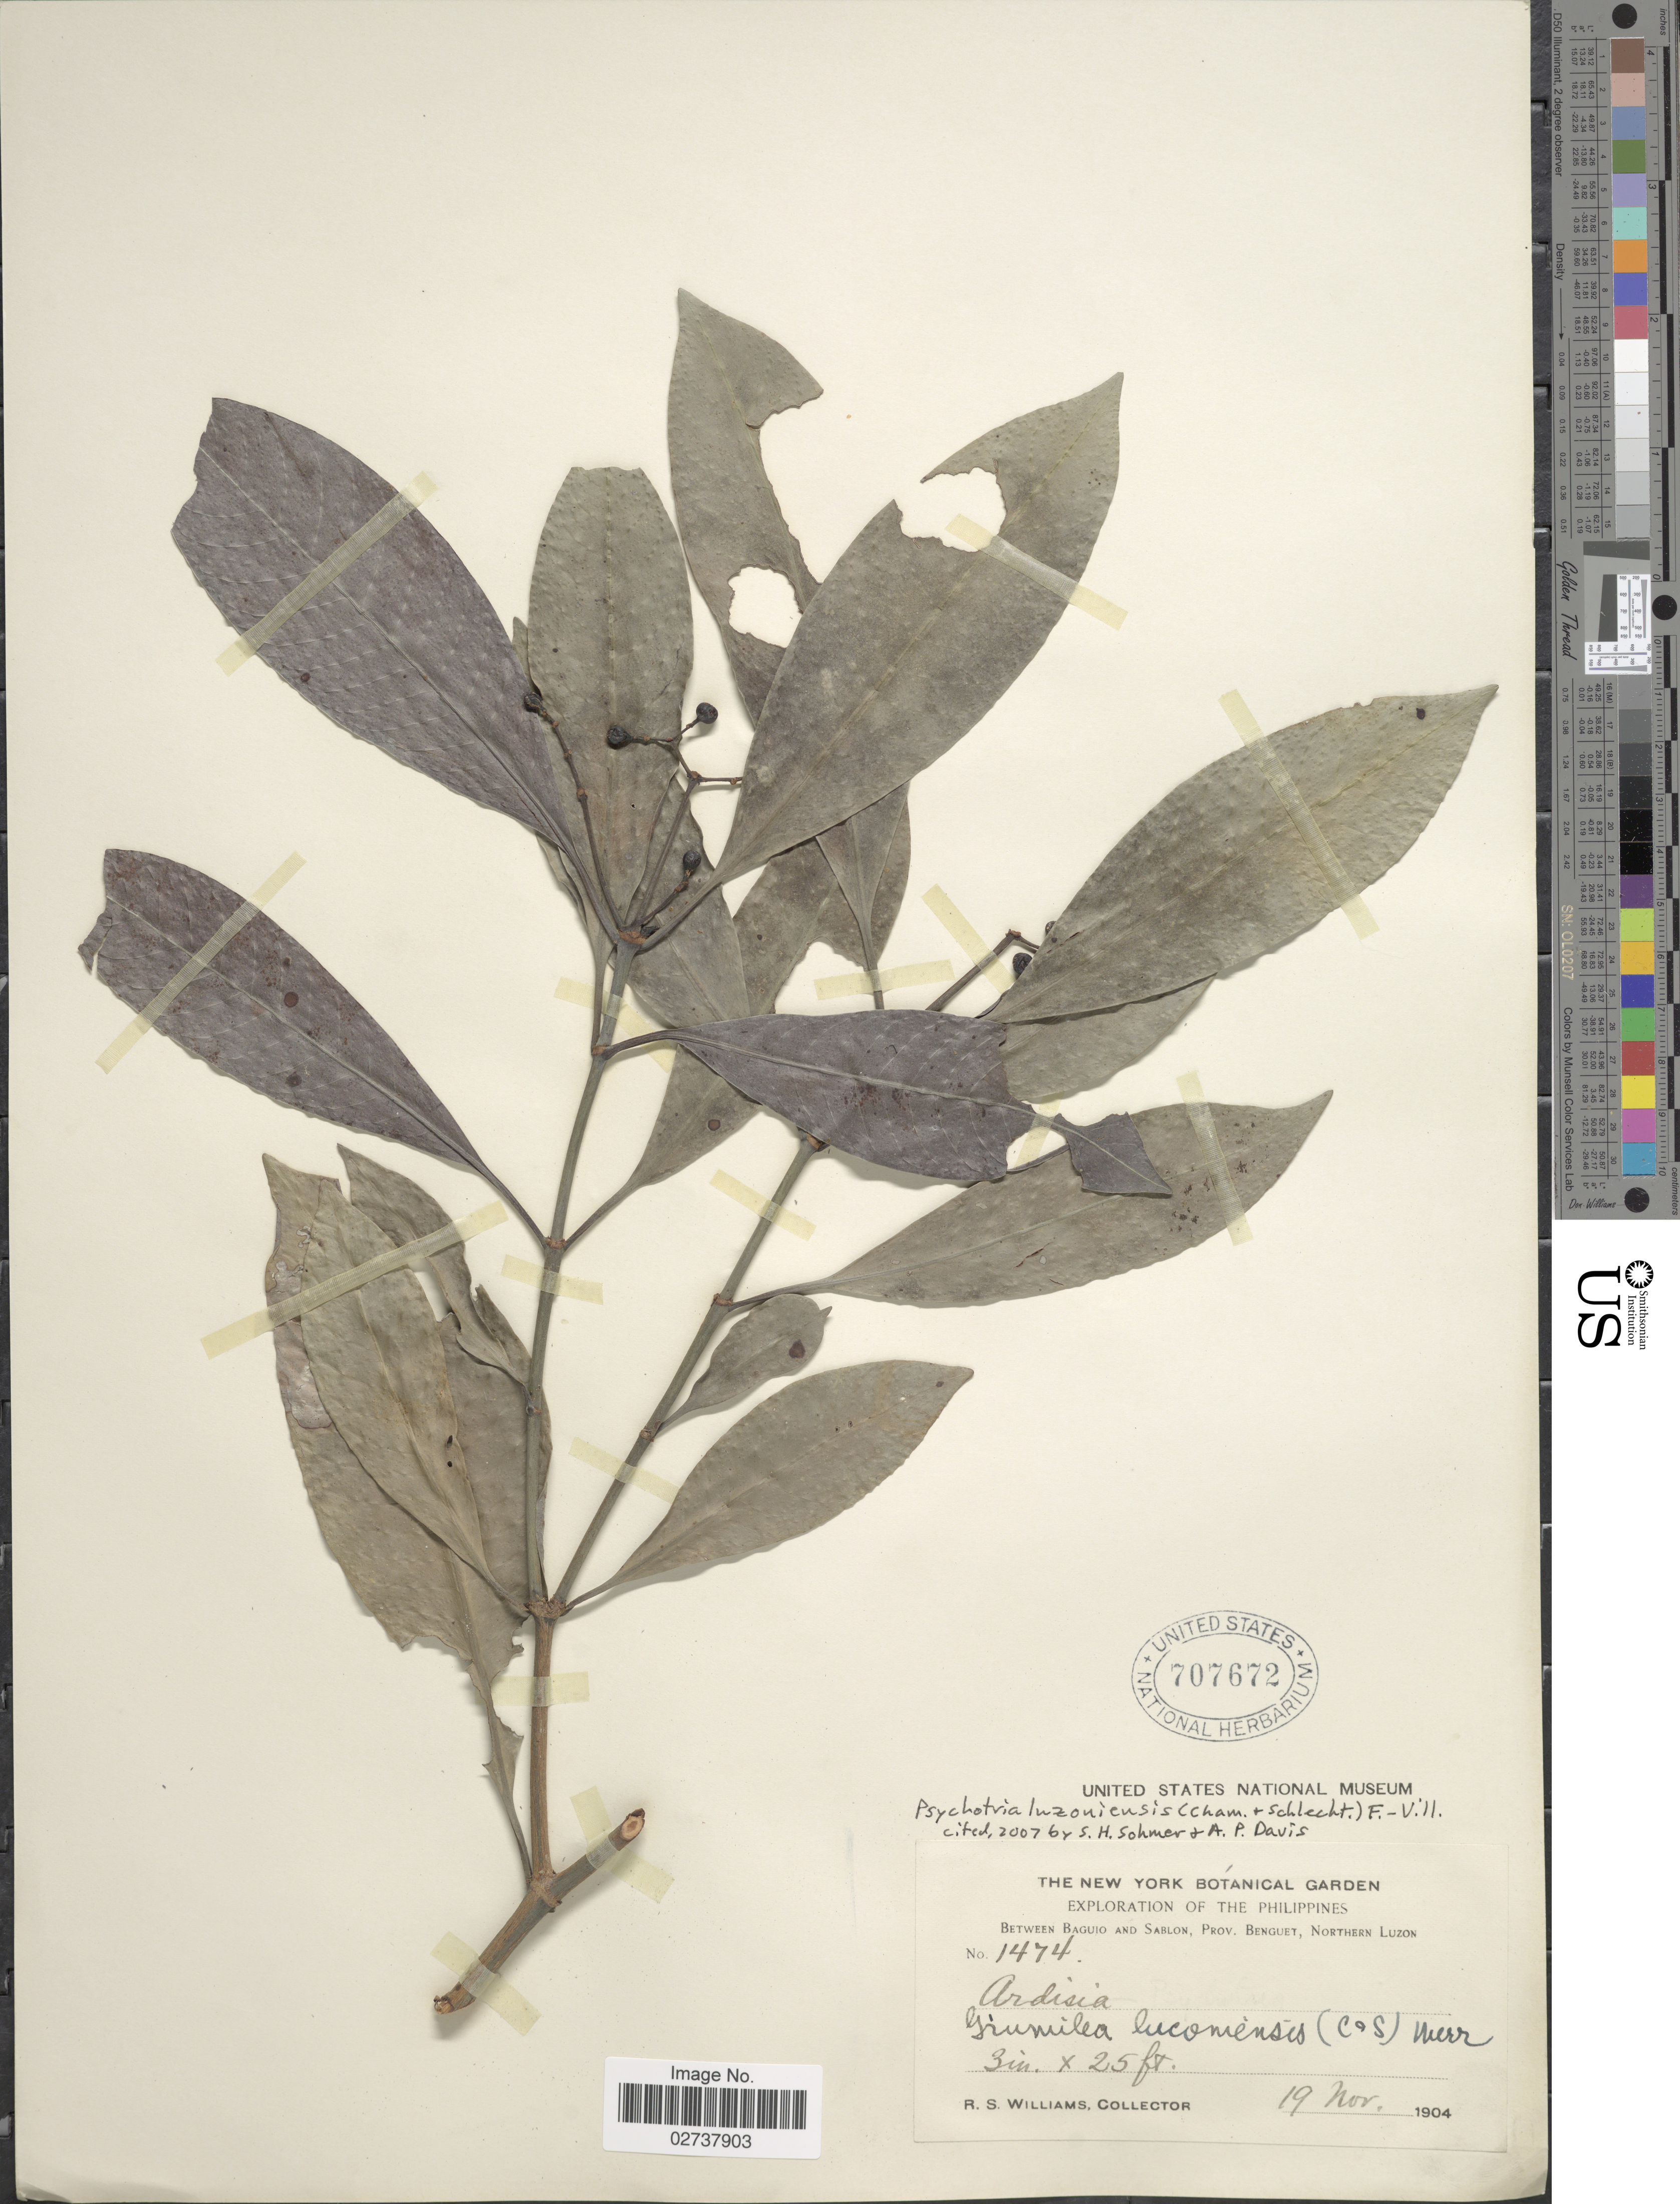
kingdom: Plantae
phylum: Tracheophyta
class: Magnoliopsida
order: Gentianales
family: Rubiaceae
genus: Psychotria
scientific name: Psychotria luzoniensis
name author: (Cham. & Schltdl.) Fern.-Vill.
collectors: R. S. Williams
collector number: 1474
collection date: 1904-11-19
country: Philippines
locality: Between Baguio and Sablon, Prov, Benguet, Northern Luzon.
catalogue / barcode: US 707672